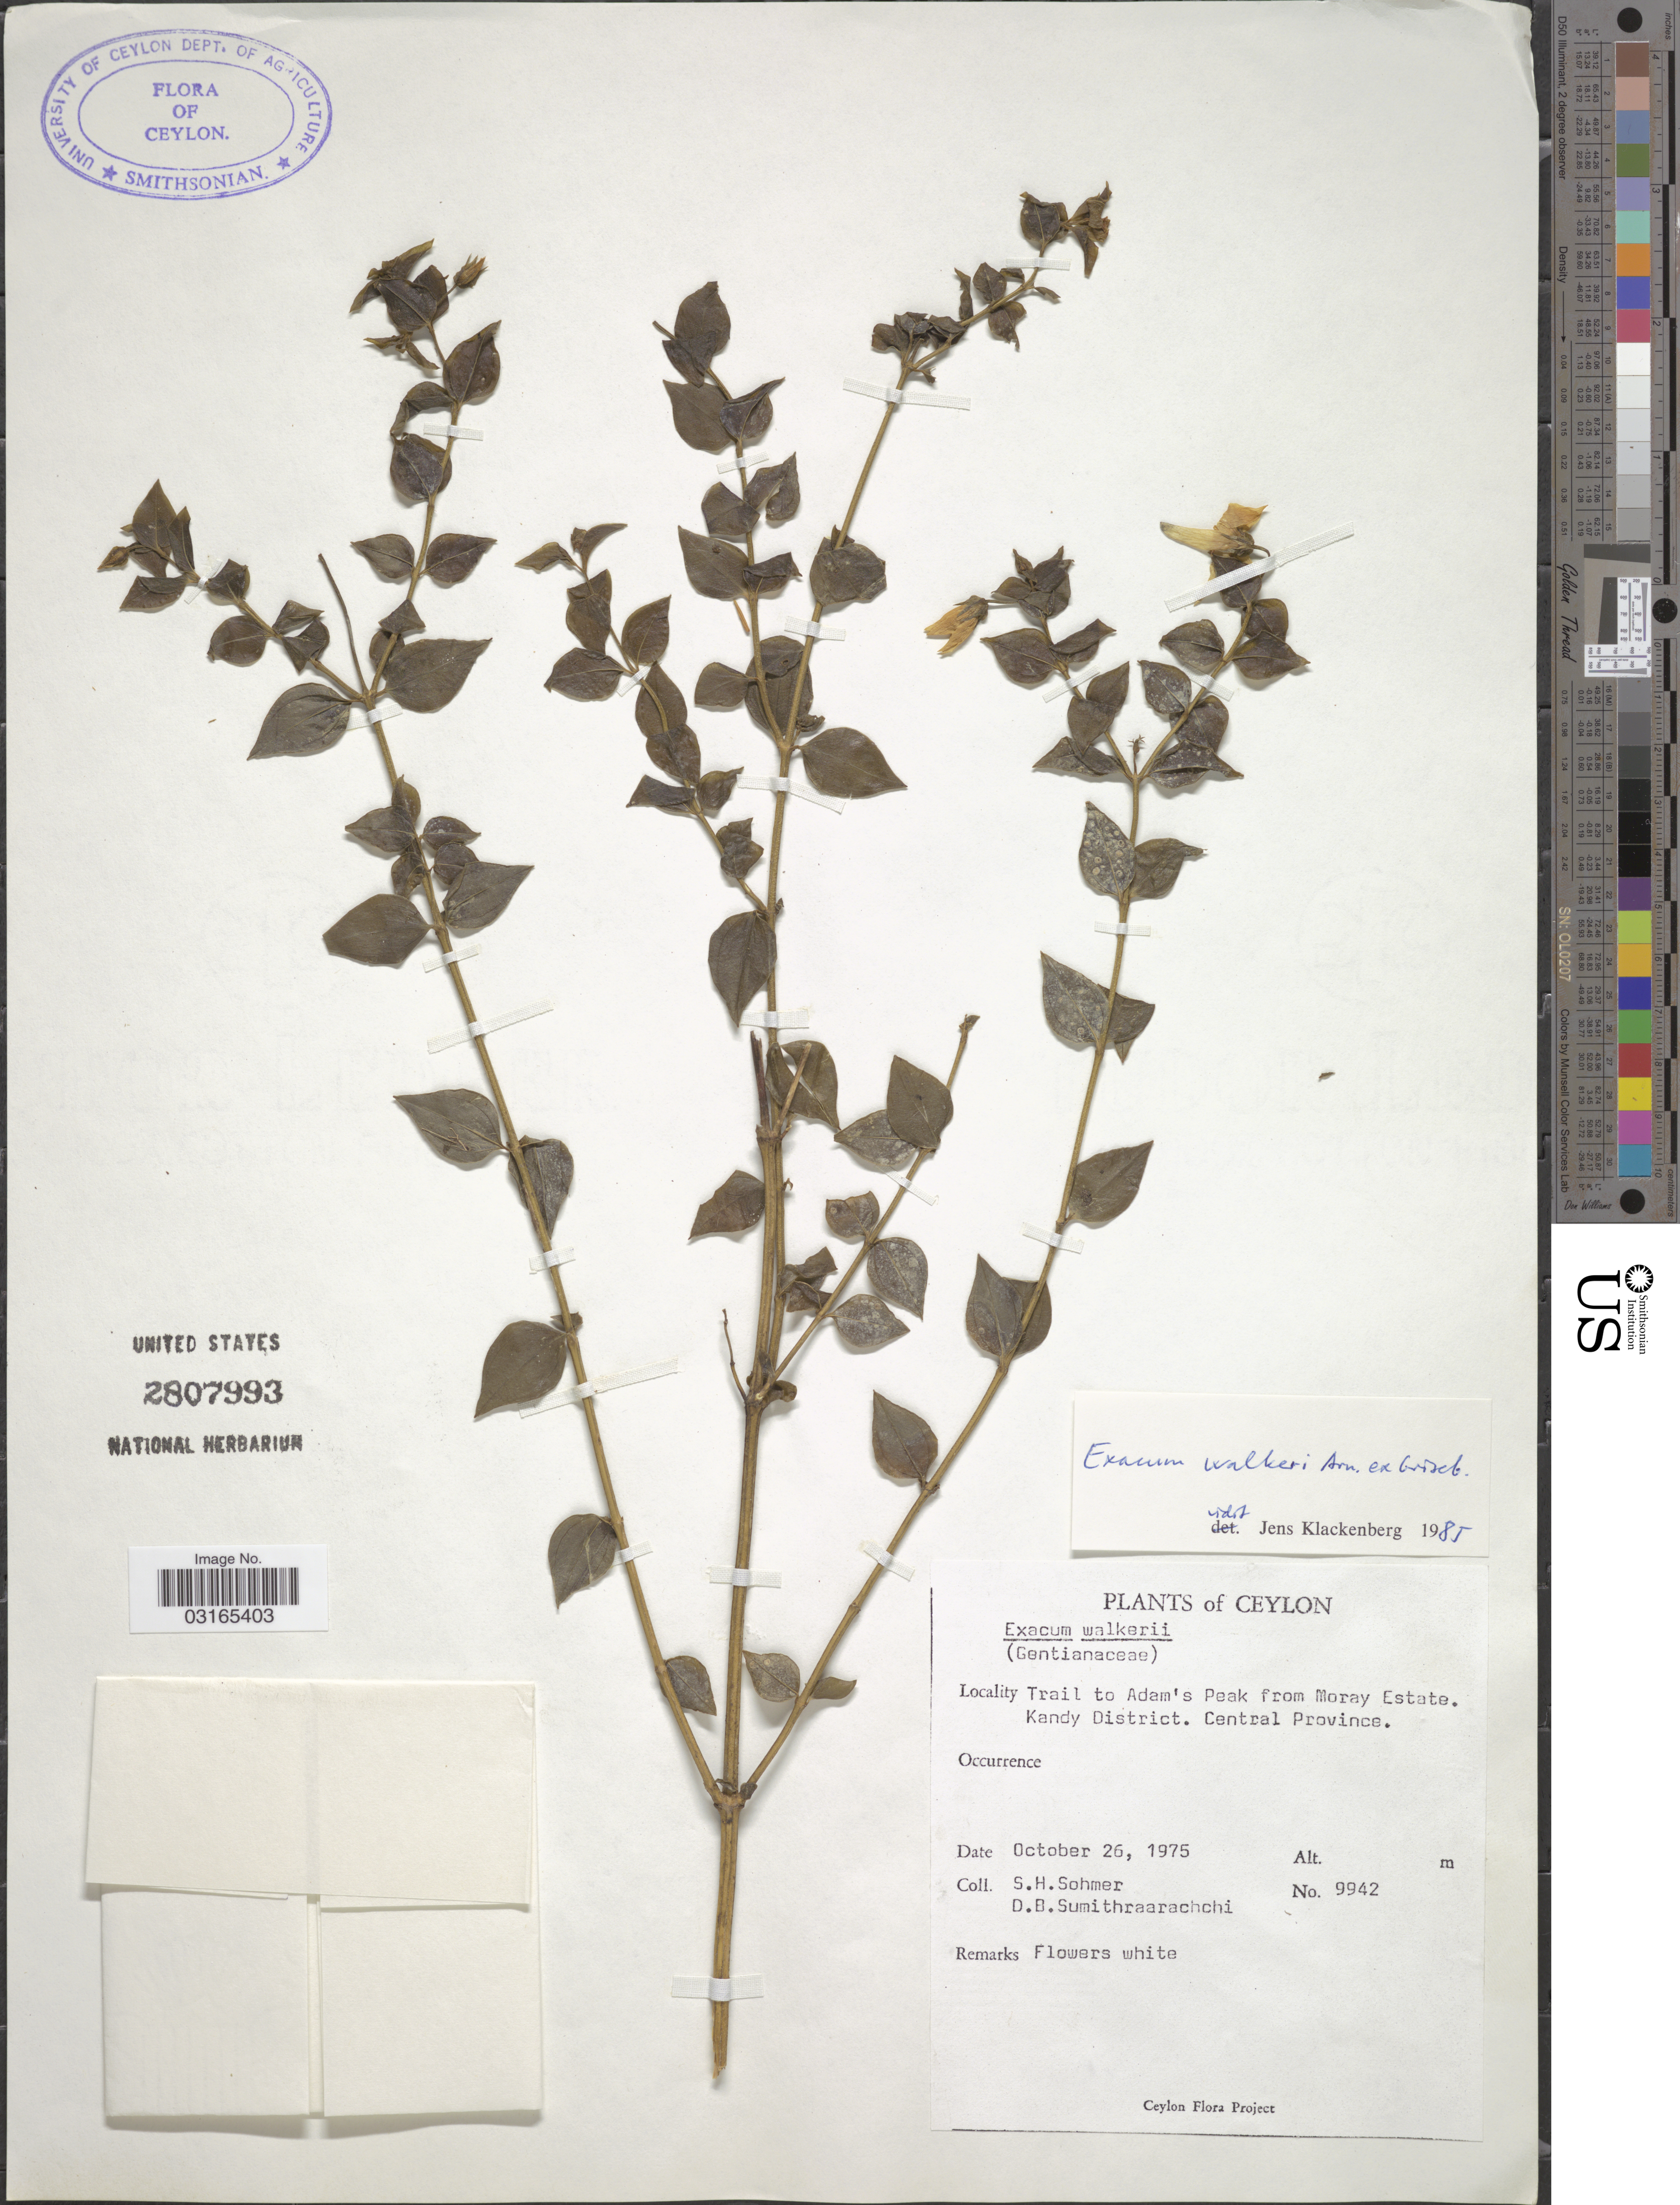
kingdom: Plantae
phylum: Tracheophyta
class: Magnoliopsida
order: Gentianales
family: Gentianaceae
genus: Exacum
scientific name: Exacum walkeri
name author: Arn. ex Griseb.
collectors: S. H. Sohmer & D. B. Sumithraarachchi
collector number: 9942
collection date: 1975-10-26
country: Sri Lanka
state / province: Central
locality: Ceylon. Trail to Adam's Peak from Moray Estate. Kandy District.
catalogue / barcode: US 2807993